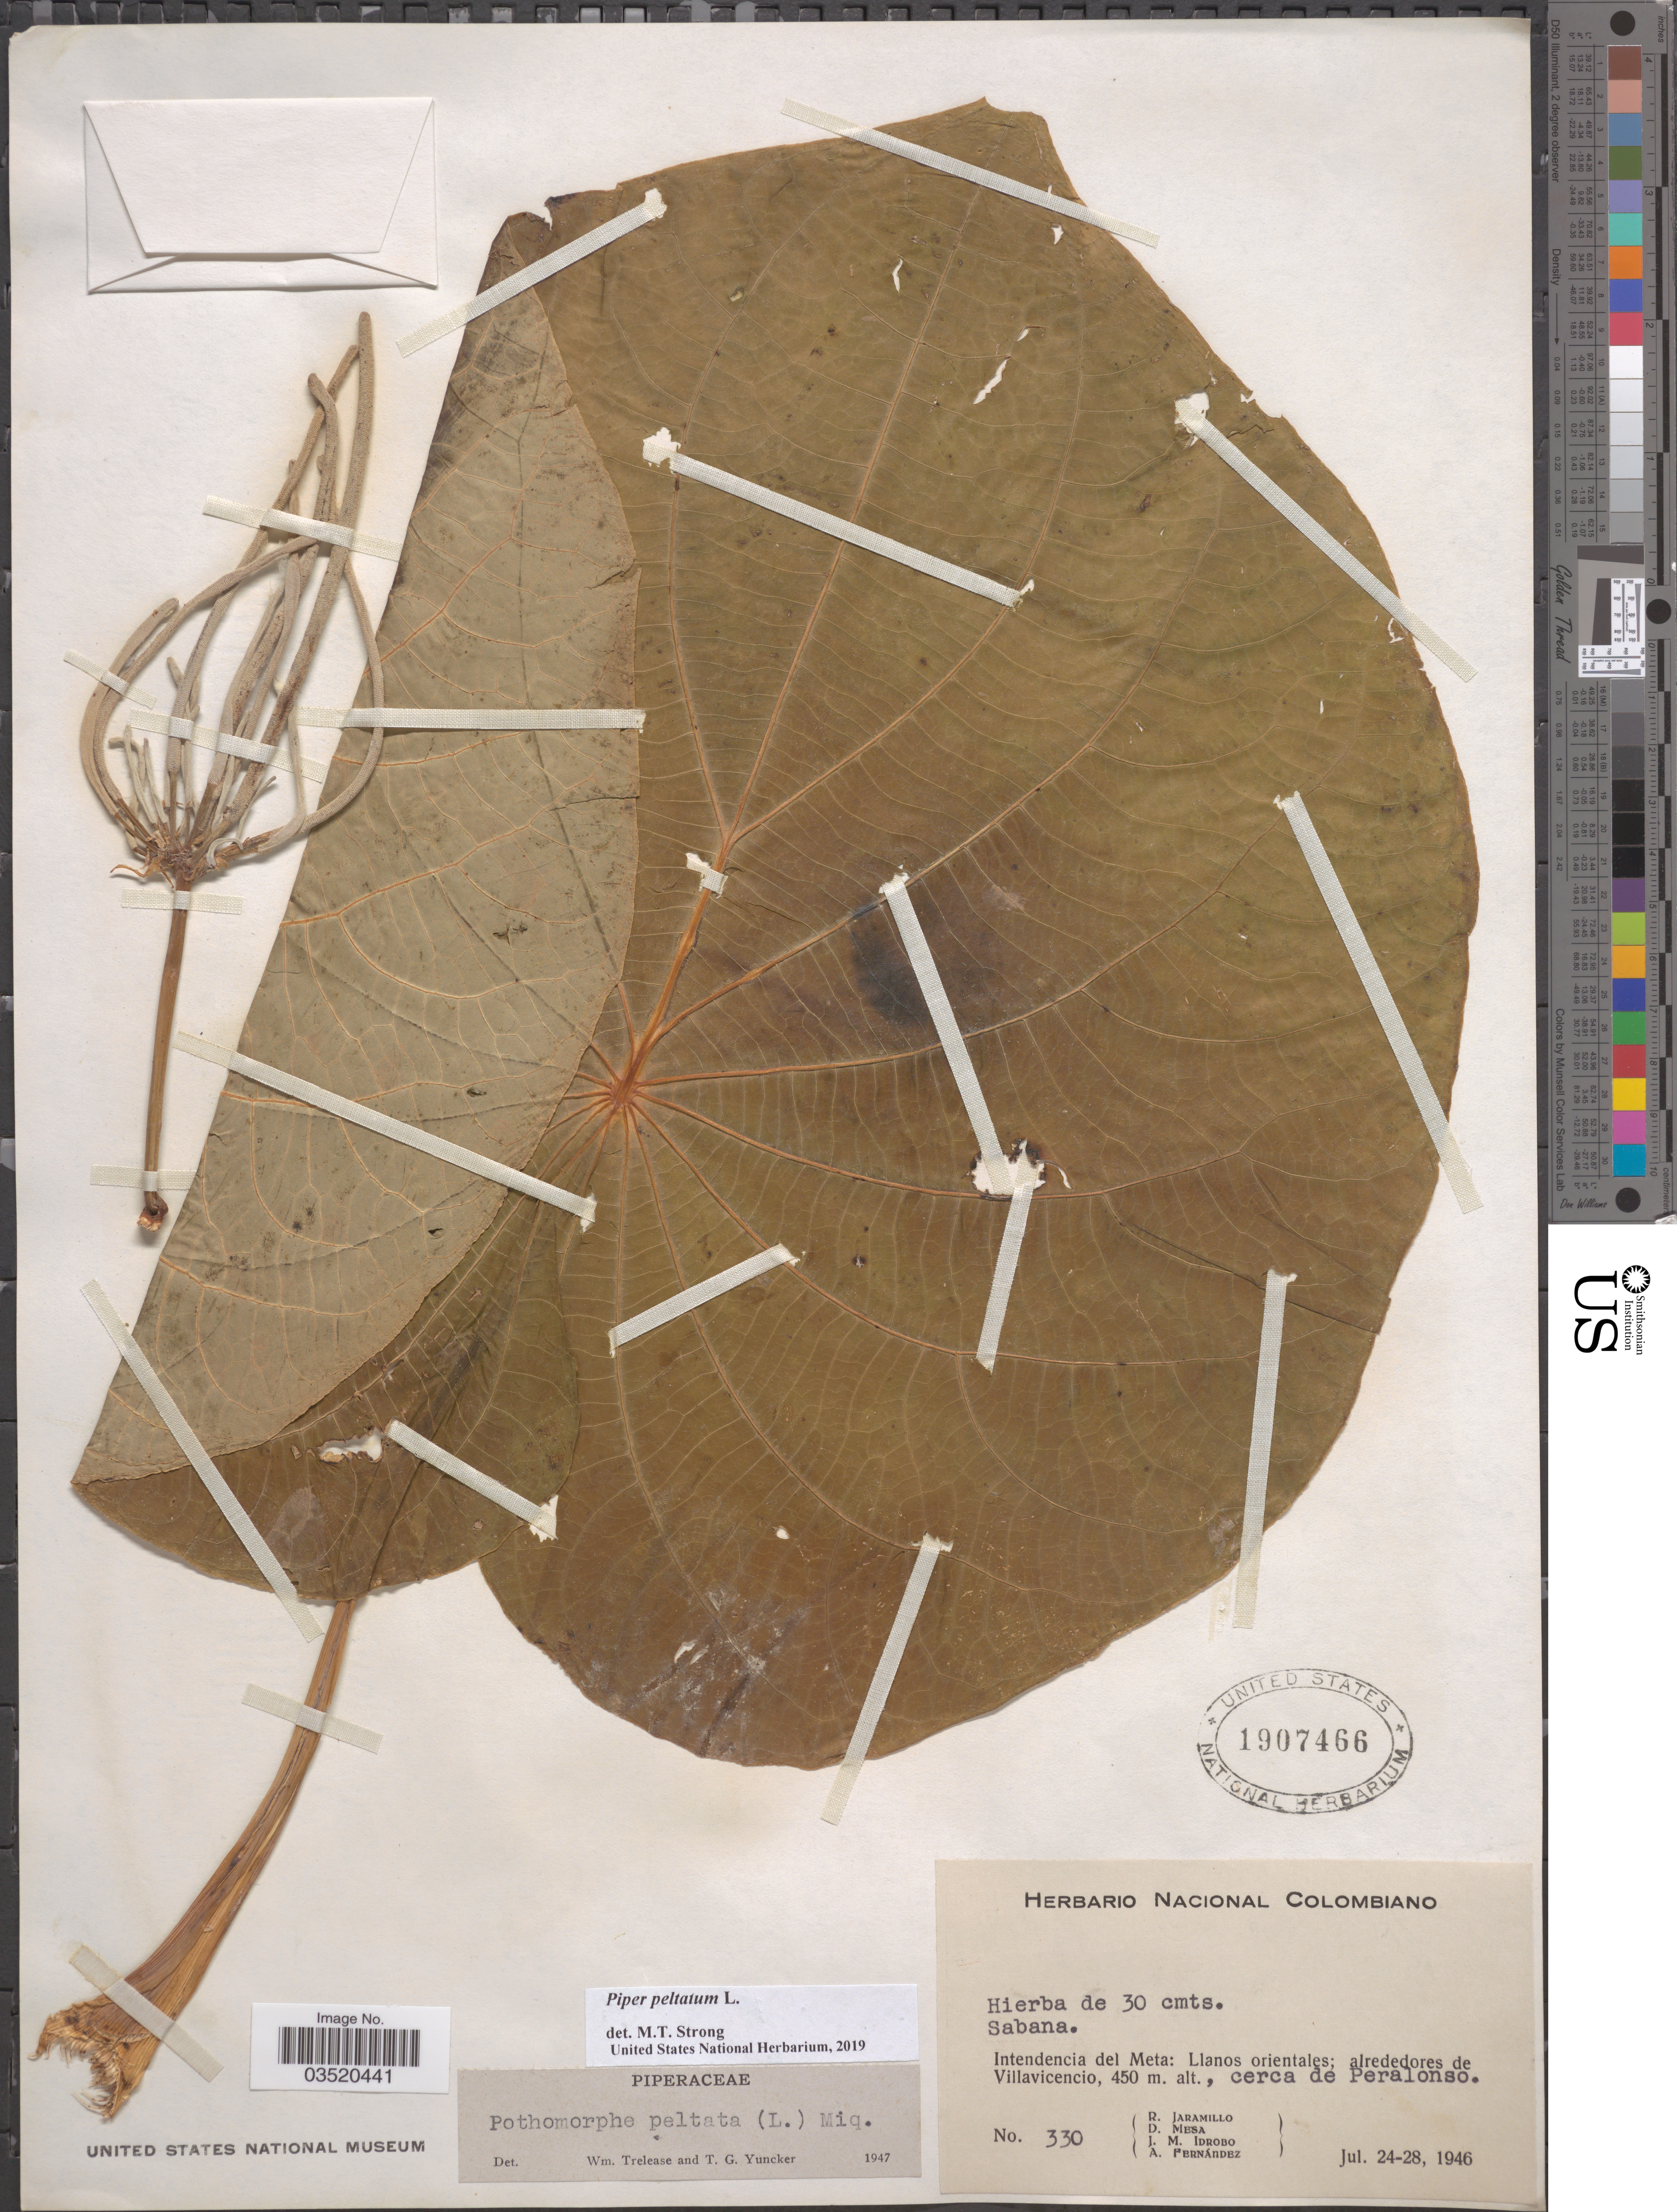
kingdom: Plantae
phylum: Tracheophyta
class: Magnoliopsida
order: Piperales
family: Piperaceae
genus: Piper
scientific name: Piper peltatum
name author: L.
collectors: R. Jaramillo, D. Mesa, J. M. Idrobo & A. Fernández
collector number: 330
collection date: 1946-07-24/1946-07-28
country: Colombia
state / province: Meta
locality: Intendencia del Meta: Llanos orientales; alrededores de Villavicencio, cerca de Peralonso.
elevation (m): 450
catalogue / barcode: US 1907466